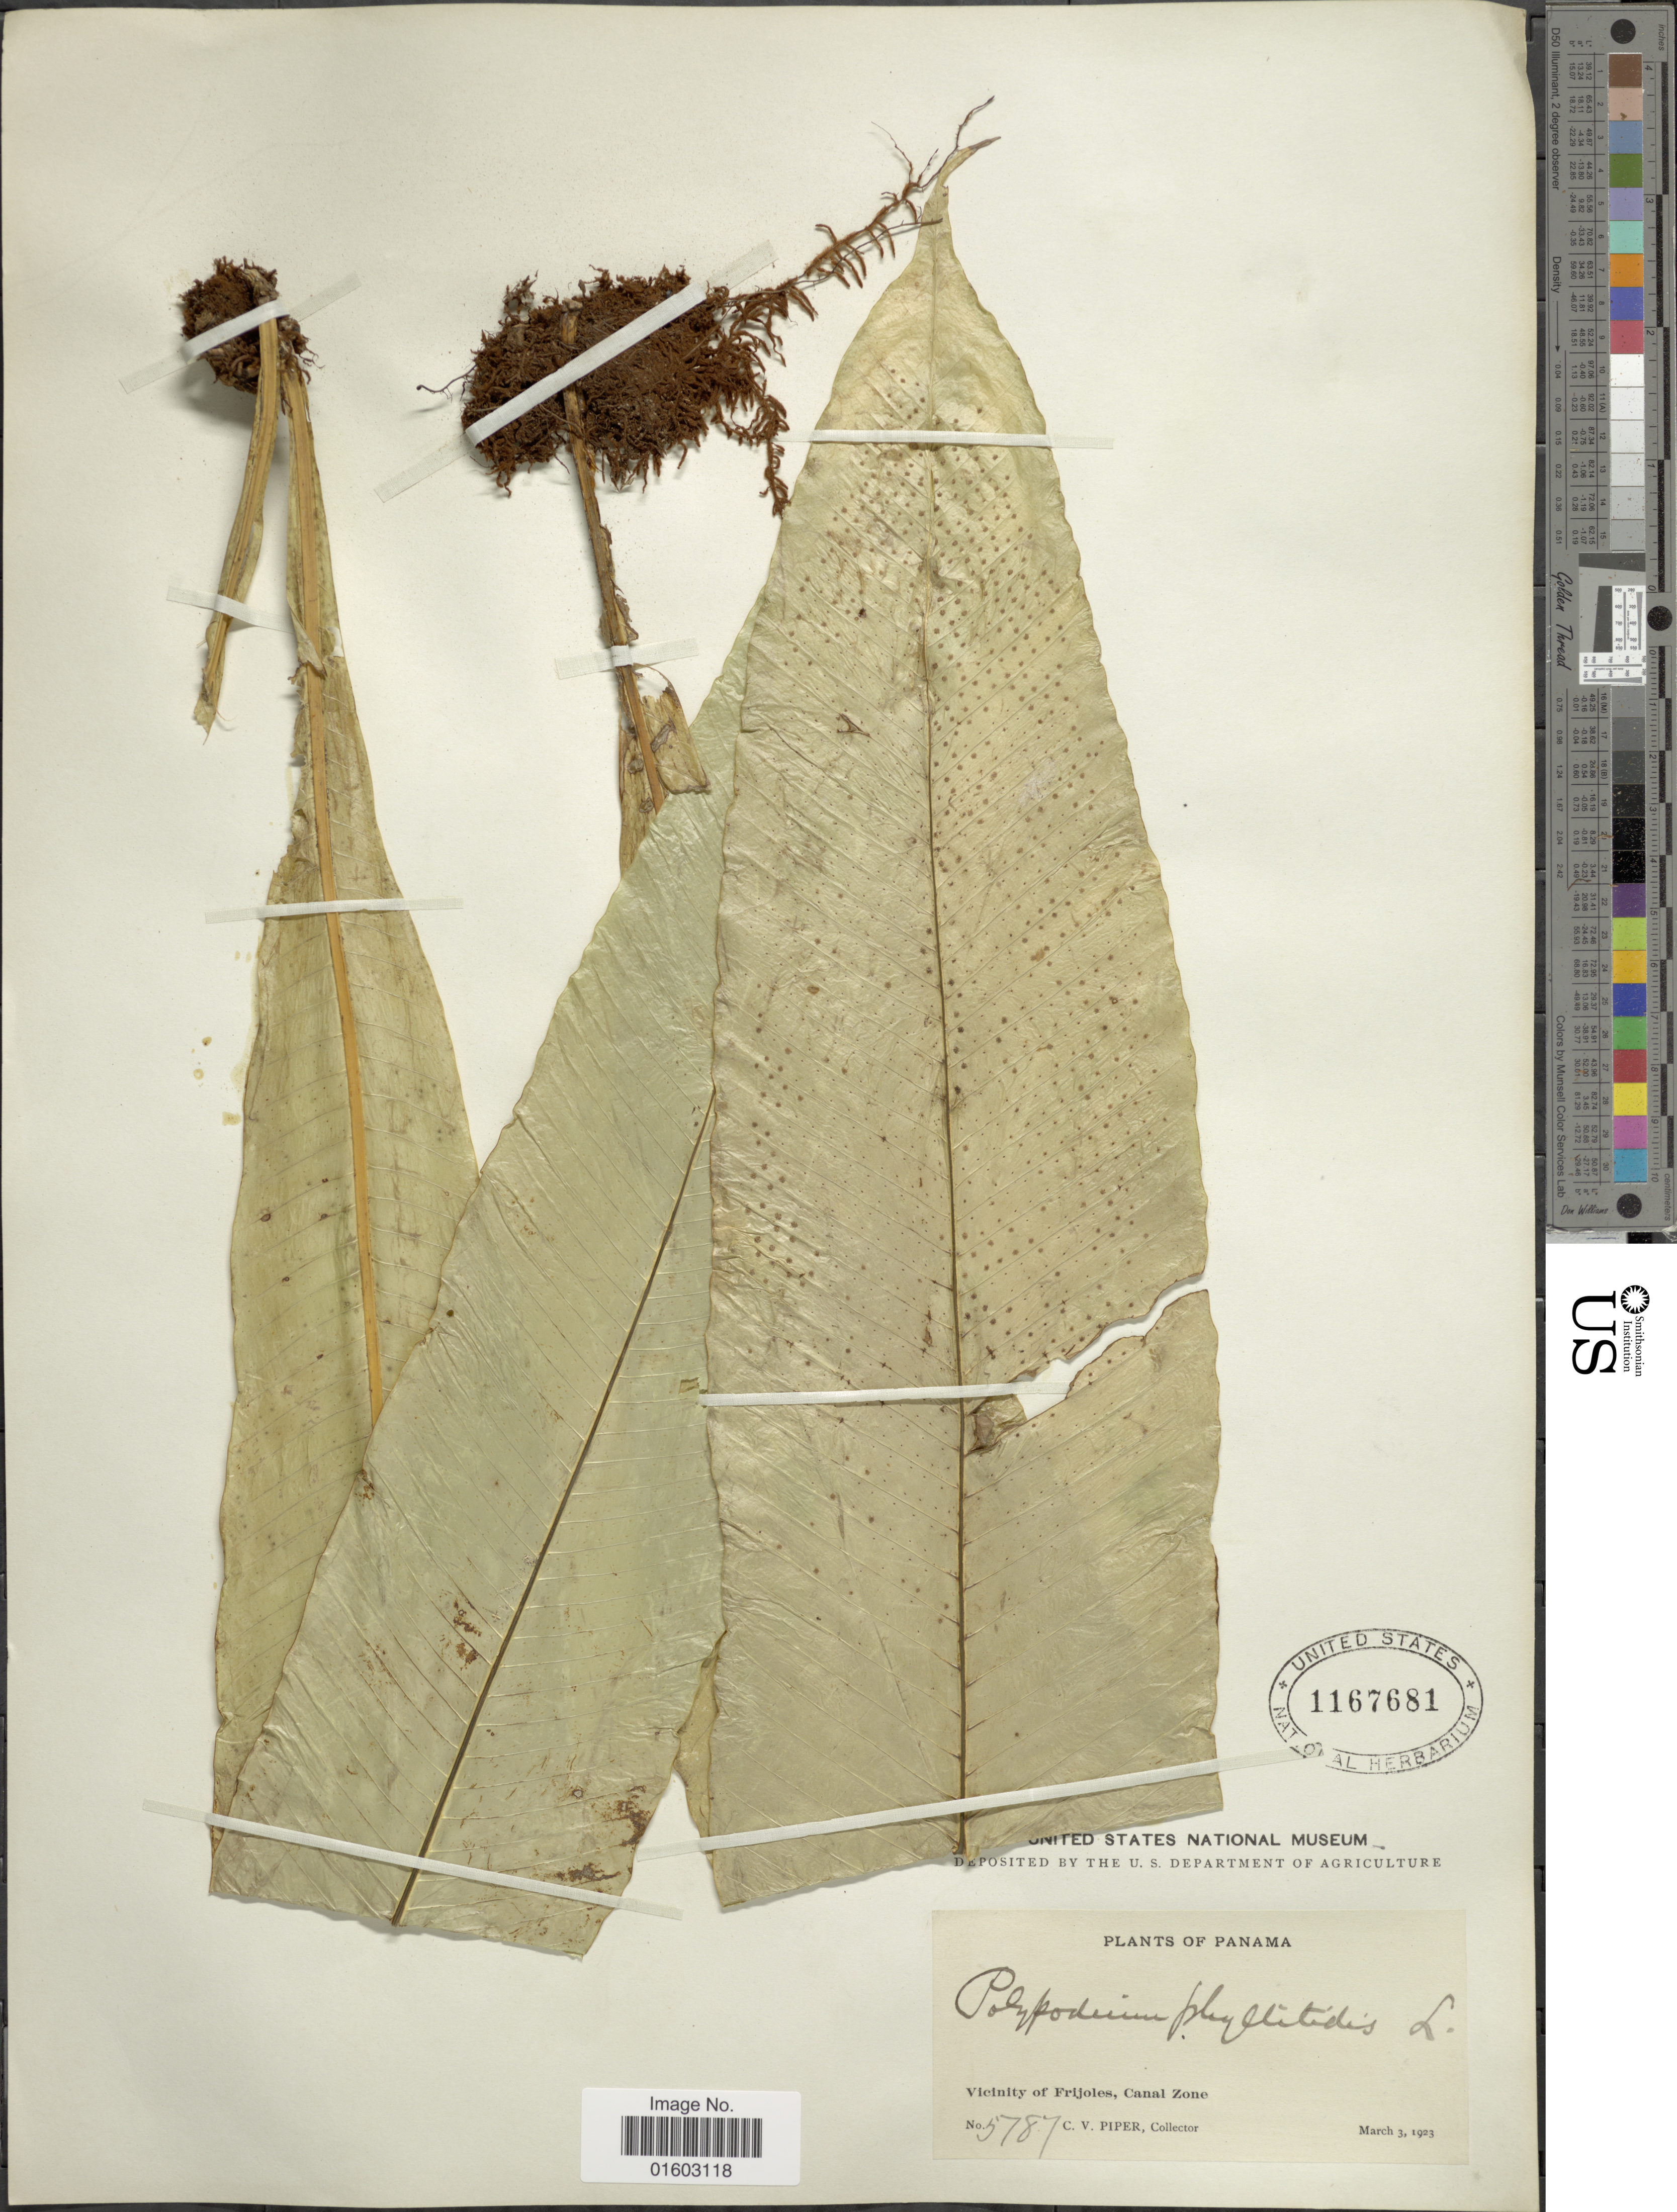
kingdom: Plantae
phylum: Tracheophyta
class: Polypodiopsida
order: Polypodiales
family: Polypodiaceae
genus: Campyloneurum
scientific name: Campyloneurum phyllitidis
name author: (L.) C. Presl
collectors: C. V. Piper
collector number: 5787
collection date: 1923-03-03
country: Panama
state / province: Colón / Panamá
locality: Vicinity of Frijoles, Canal Zone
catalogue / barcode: US 1167681